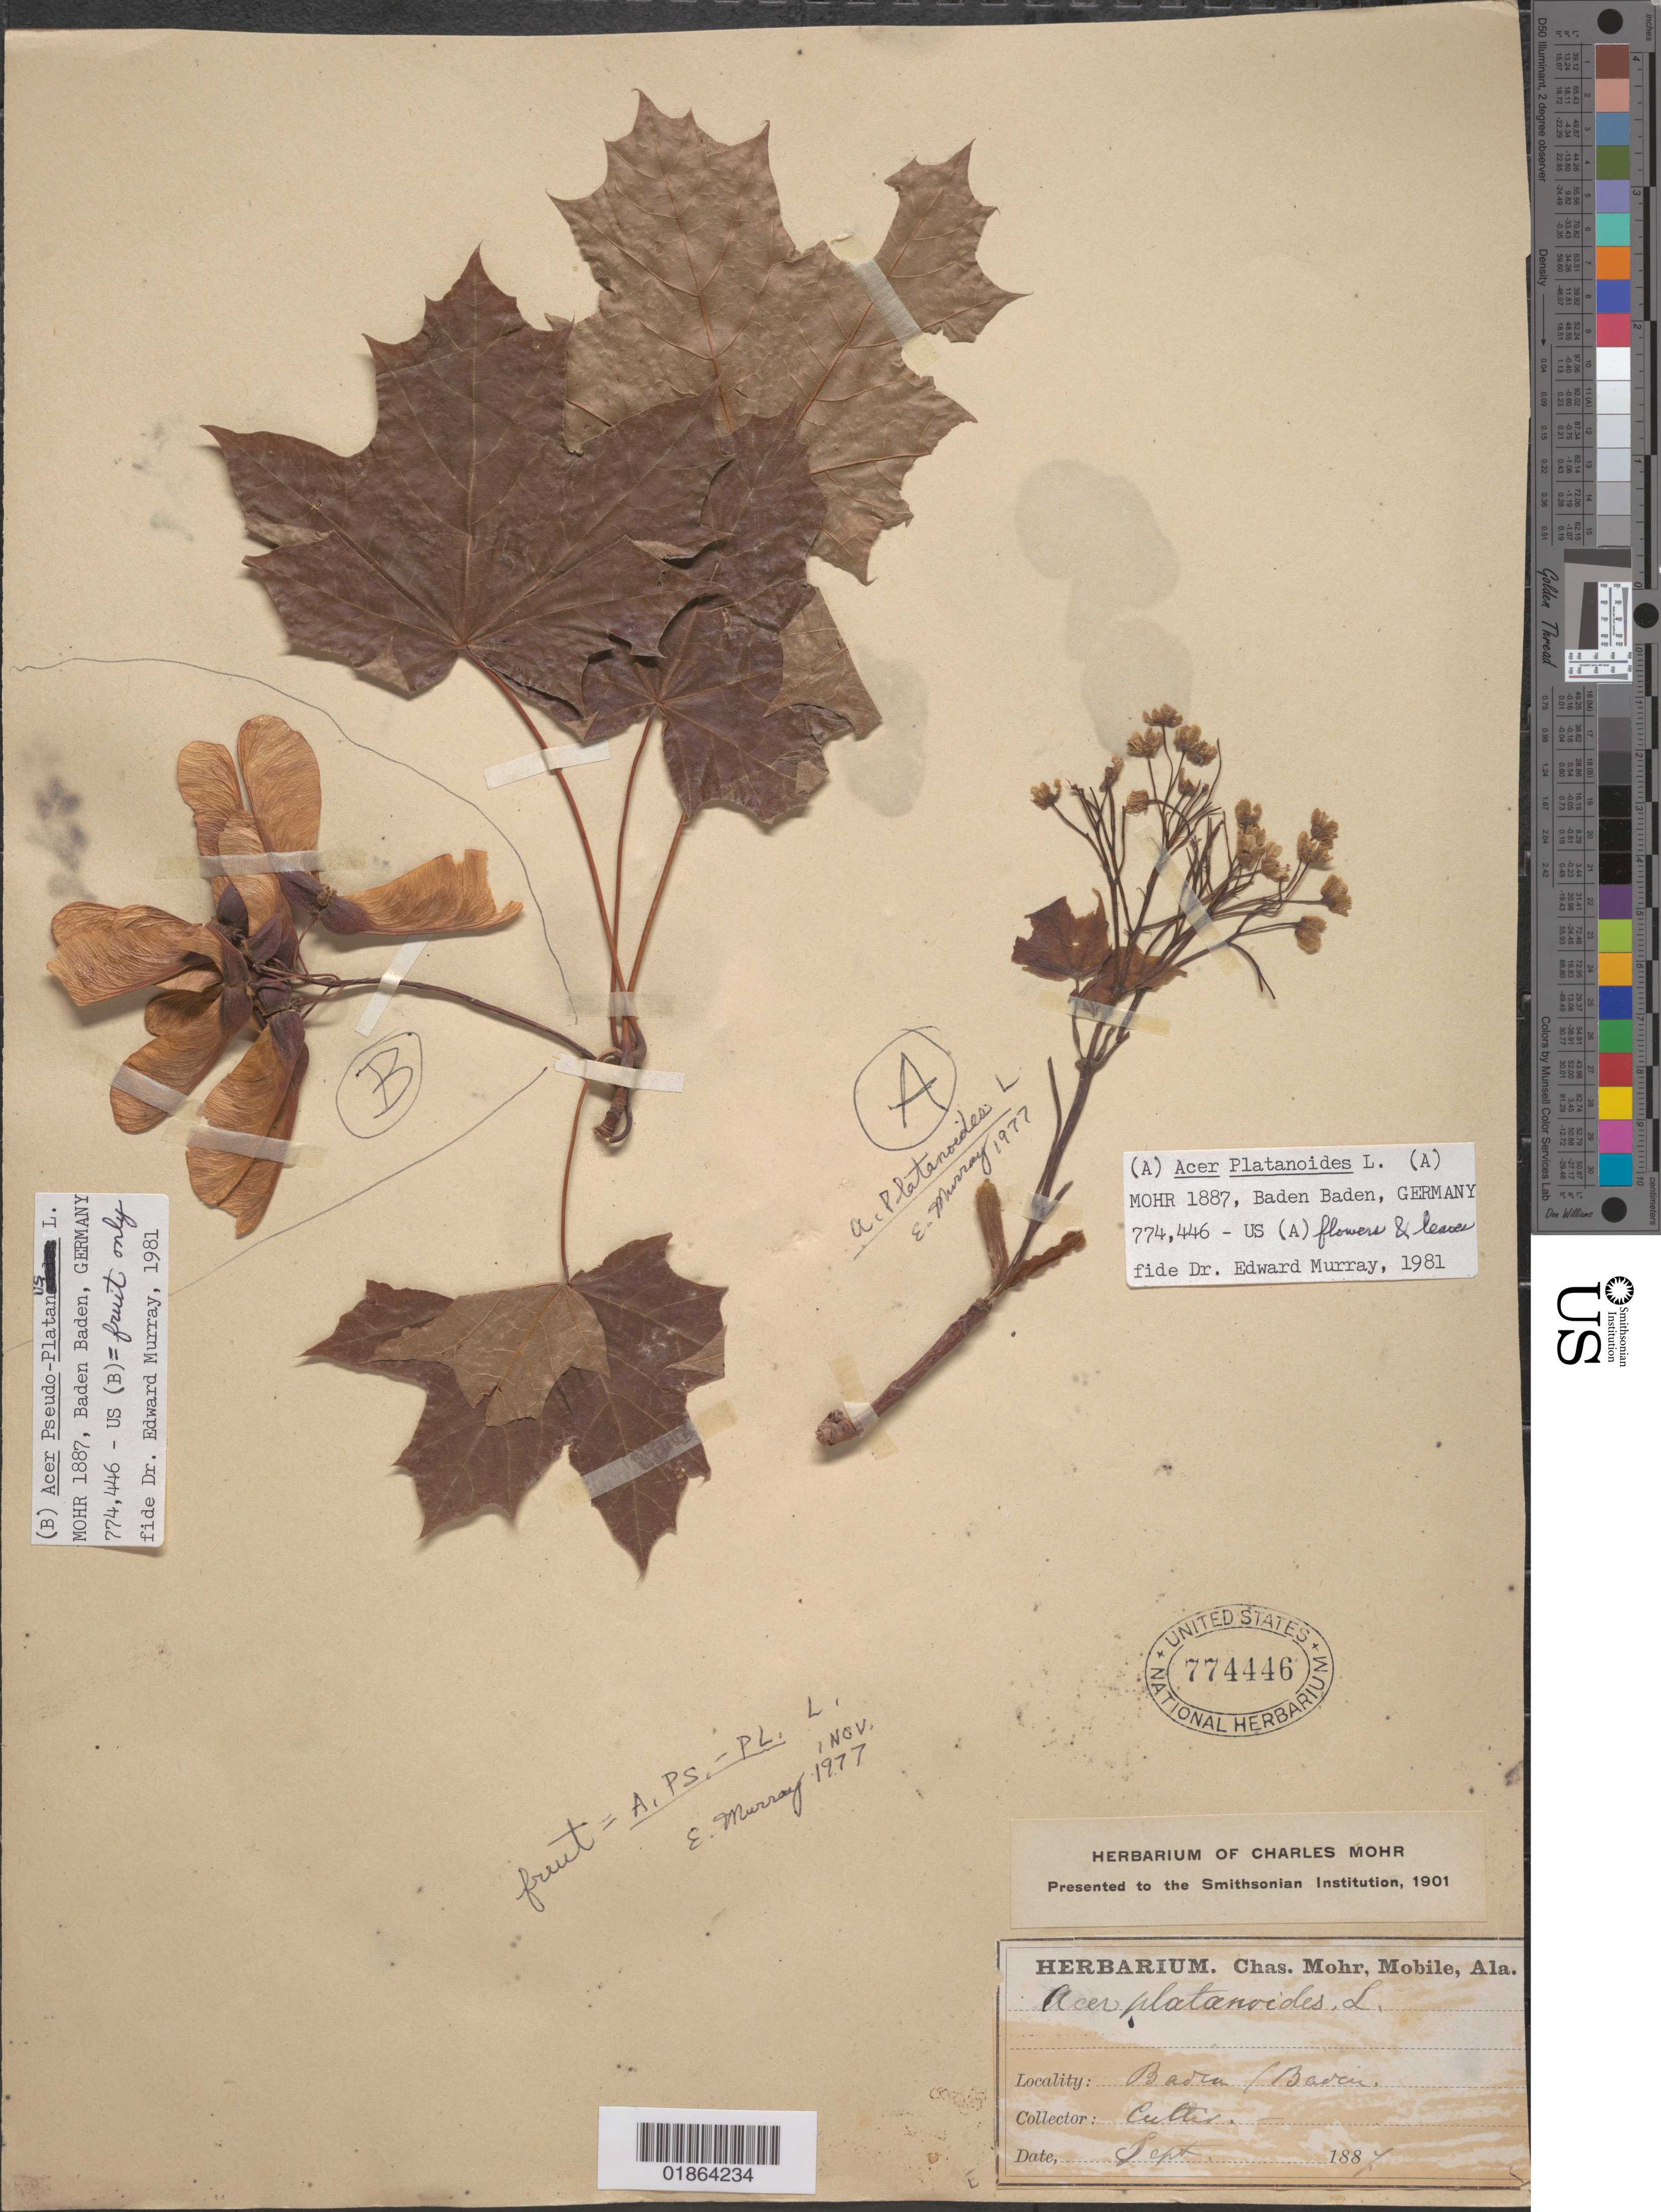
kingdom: Plantae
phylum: Tracheophyta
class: Magnoliopsida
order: Sapindales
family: Sapindaceae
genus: Acer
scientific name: Acer pseudoplatanus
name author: L.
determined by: Murray, Edward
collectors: ex herb. Charles Mohr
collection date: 1887-09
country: Germany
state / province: Baden-württemberg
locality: Baden-Baden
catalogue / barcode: US 774446-2